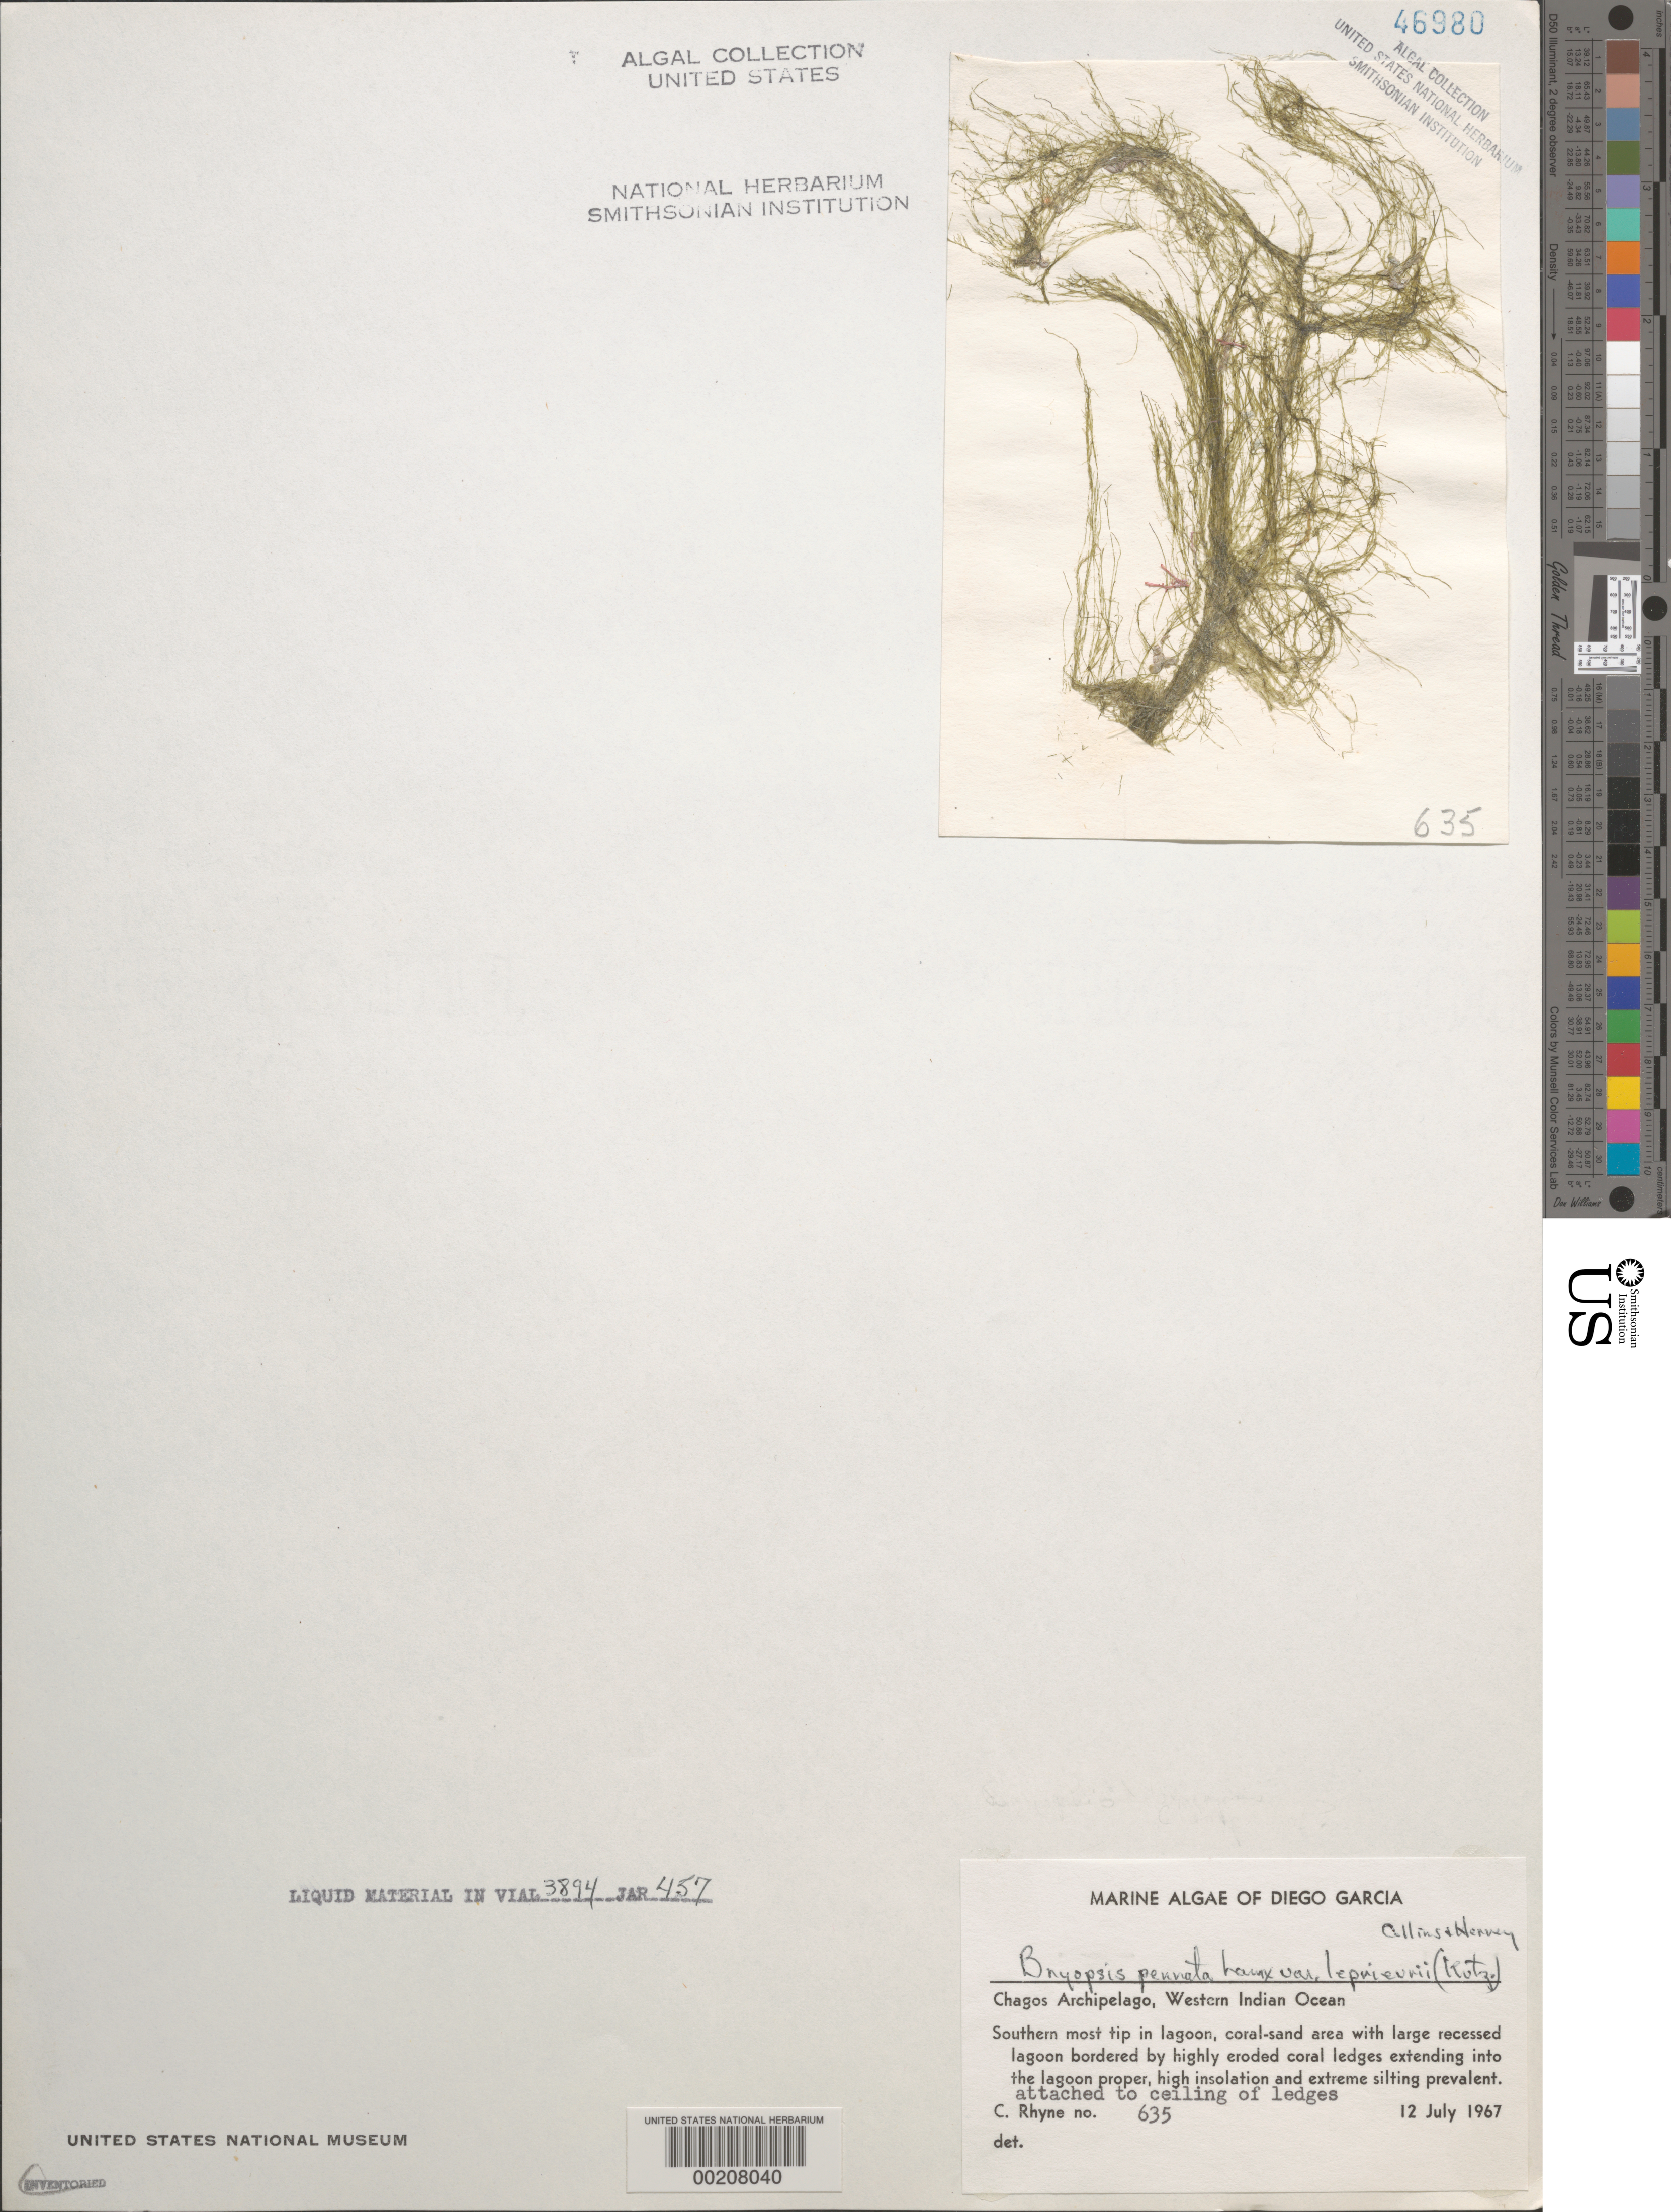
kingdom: Plantae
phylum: Chlorophyta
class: Ulvophyceae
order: Bryopsidales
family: Bryopsidaceae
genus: Bryopsis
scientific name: Bryopsis pennata var. leprieurii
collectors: C. Rhyne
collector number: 635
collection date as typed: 12 Jul 1967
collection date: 1967-07-12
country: British Indian Ocean Territory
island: Diego Garcia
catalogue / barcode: US 46980